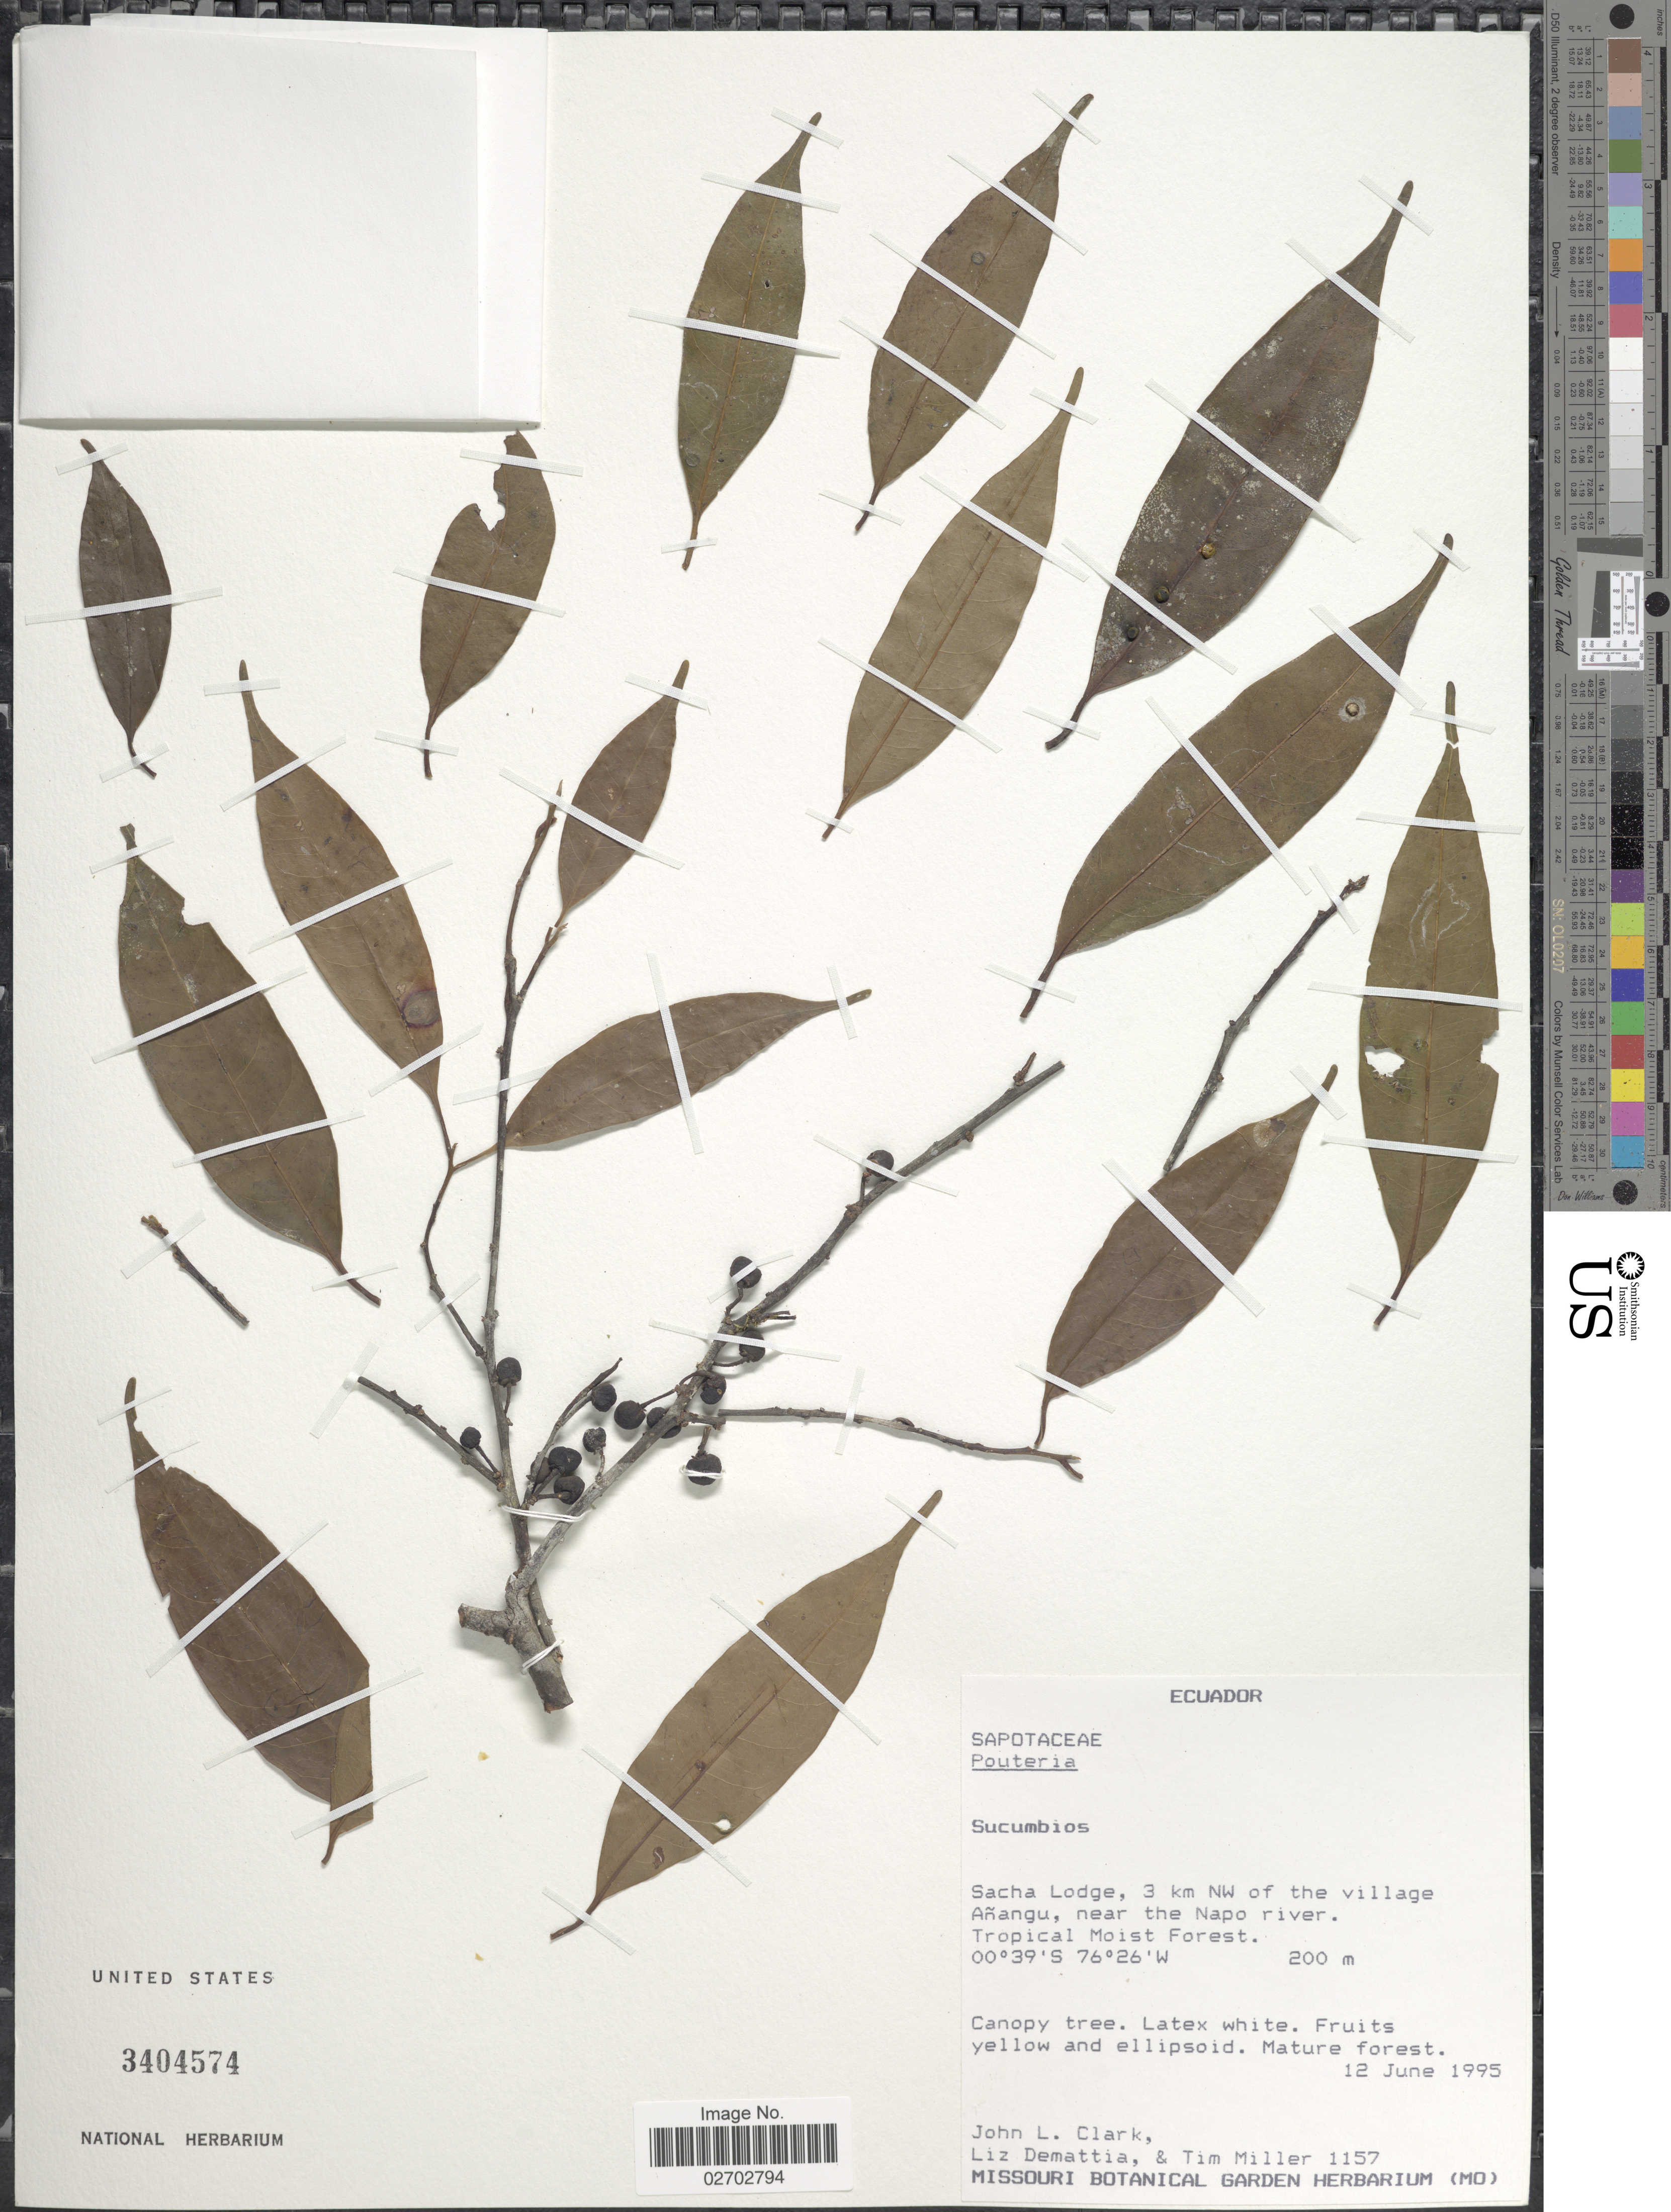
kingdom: Plantae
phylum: Tracheophyta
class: Magnoliopsida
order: Ericales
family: Sapotaceae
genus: Pouteria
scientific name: Pouteria sp.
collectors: J. L. Clark, L. Demattia & T. Miller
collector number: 1157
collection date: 1995-06-12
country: Ecuador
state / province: Sucumbíos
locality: Sacha Lodge, 3 km NW of the village Anangu, near the Napo river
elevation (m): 200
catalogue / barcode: US 3404574